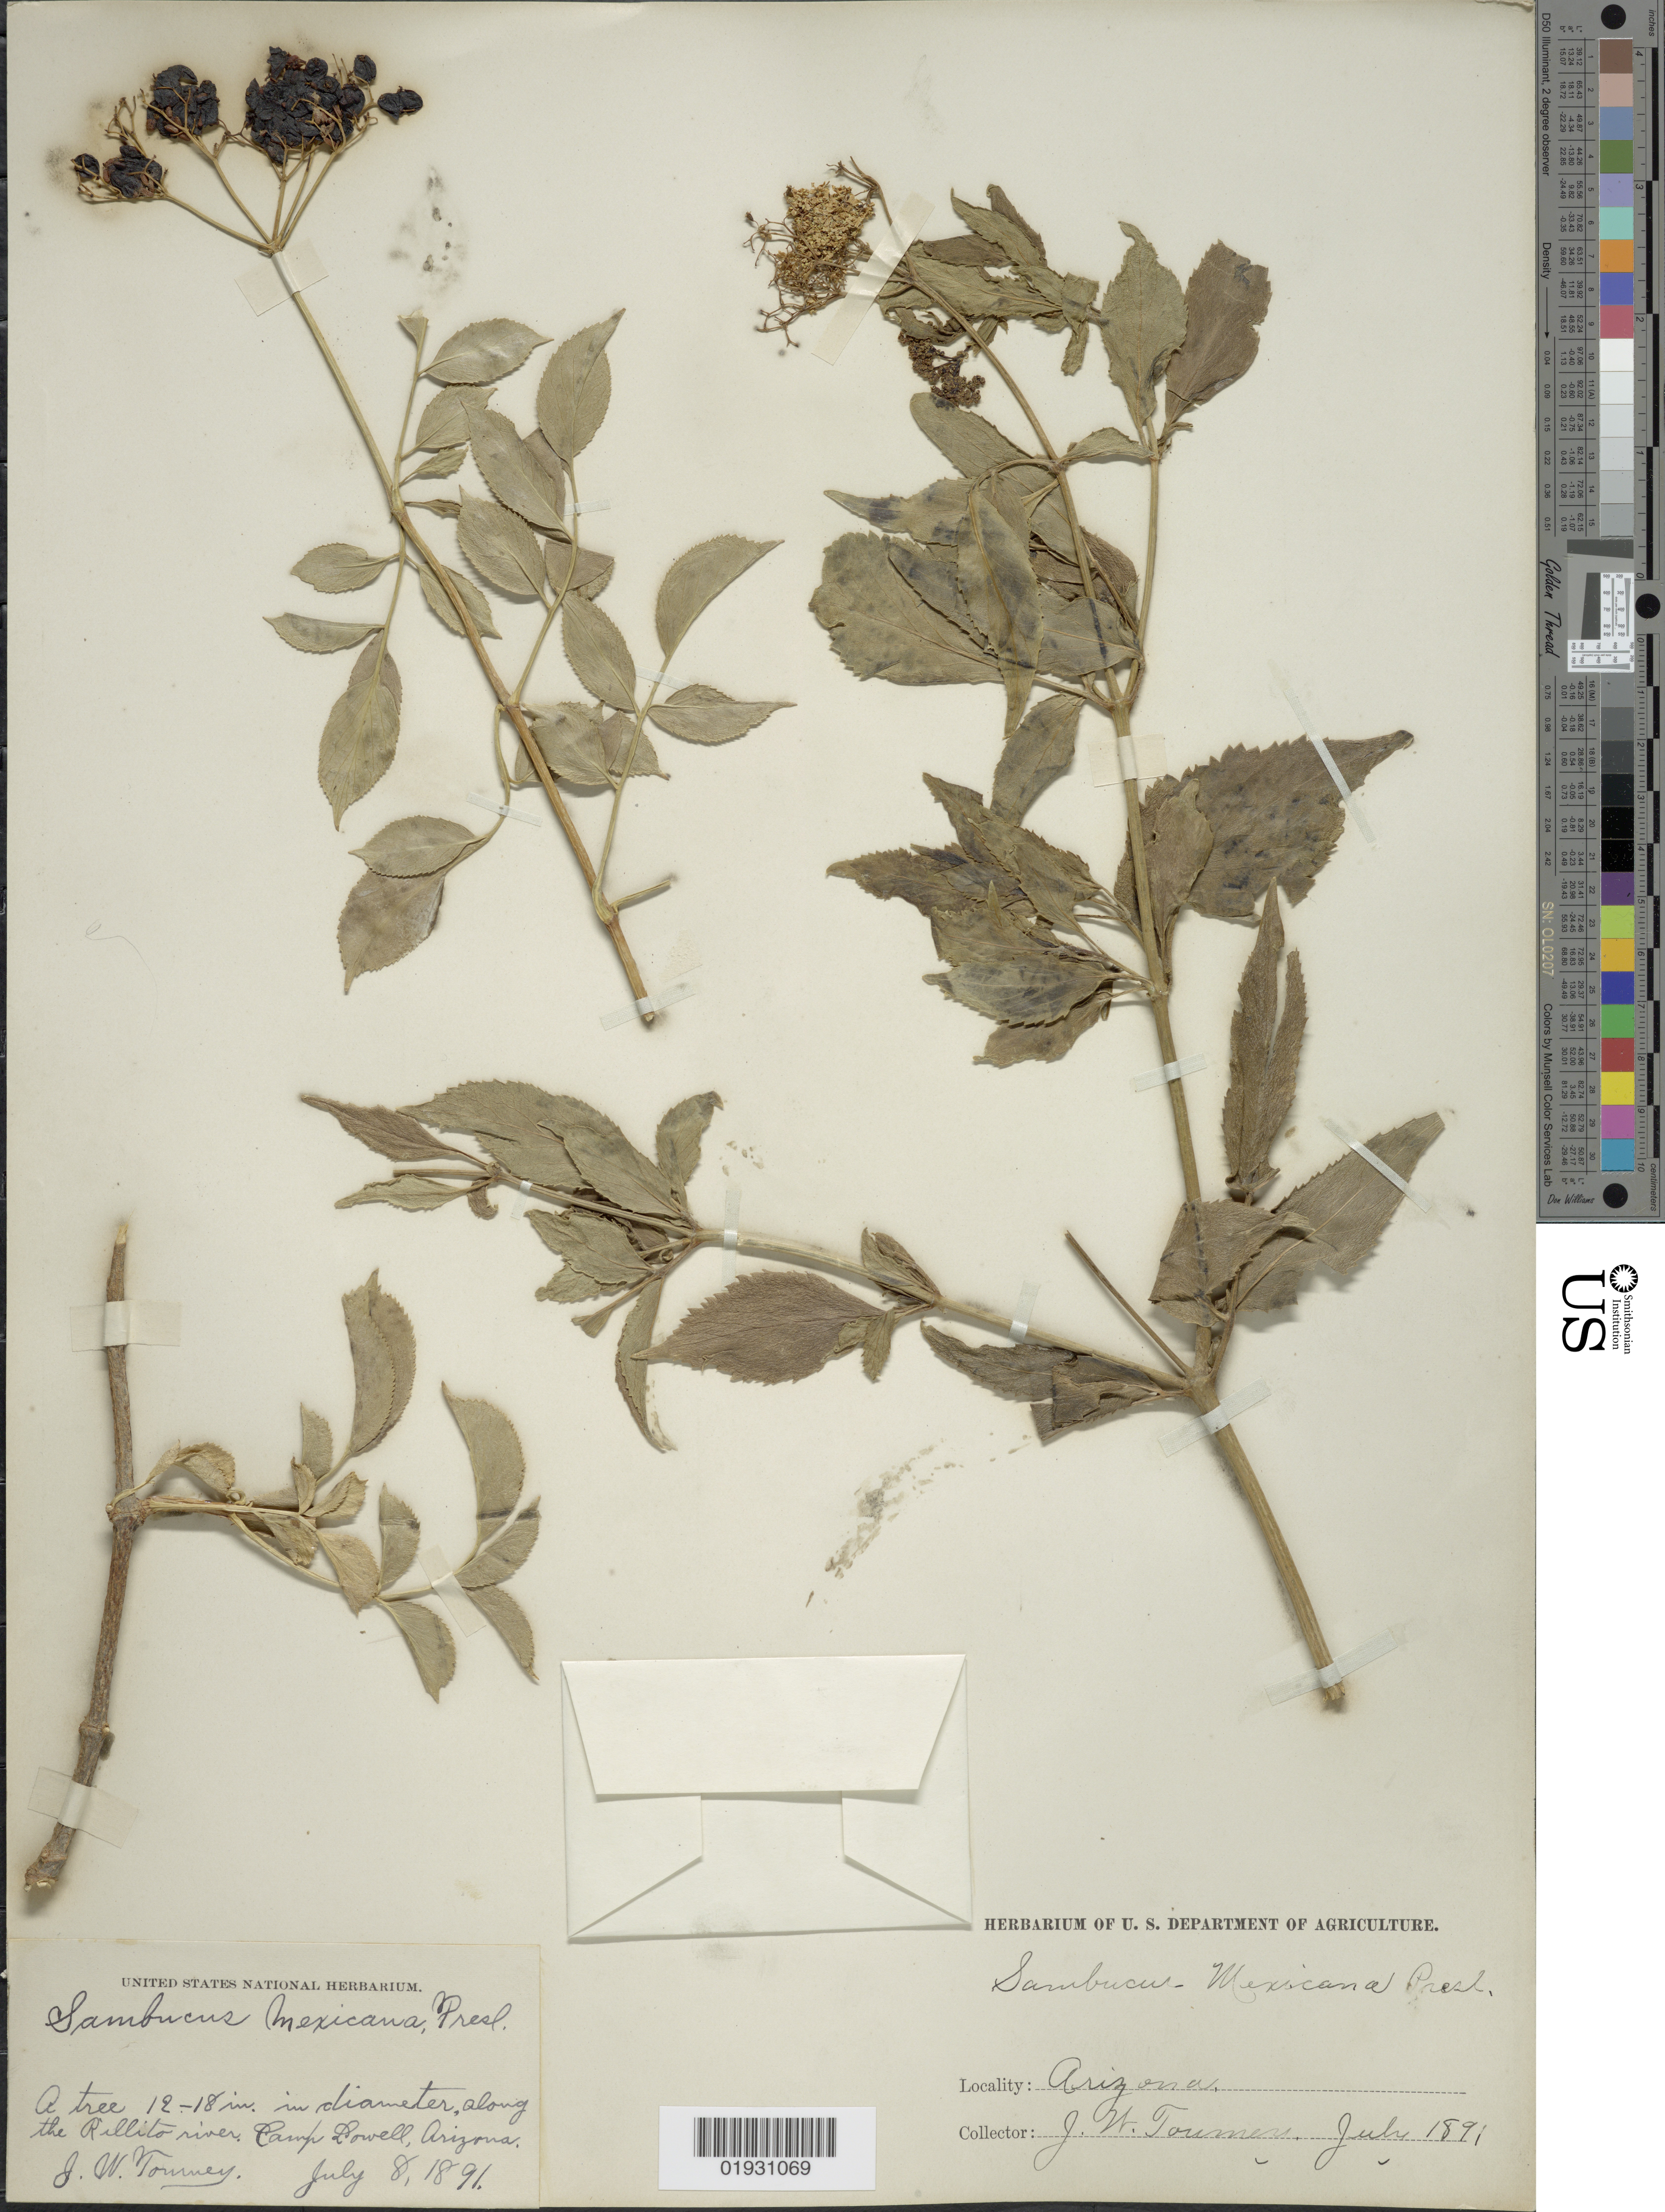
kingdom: Plantae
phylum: Tracheophyta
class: Magnoliopsida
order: Dipsacales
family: Viburnaceae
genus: Sambucus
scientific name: Sambucus mexicana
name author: C. Presl ex DC.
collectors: J. W. Toumey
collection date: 1891-07-08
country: United States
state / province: Arizona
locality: Along the Rillito river. Camp Lowell.